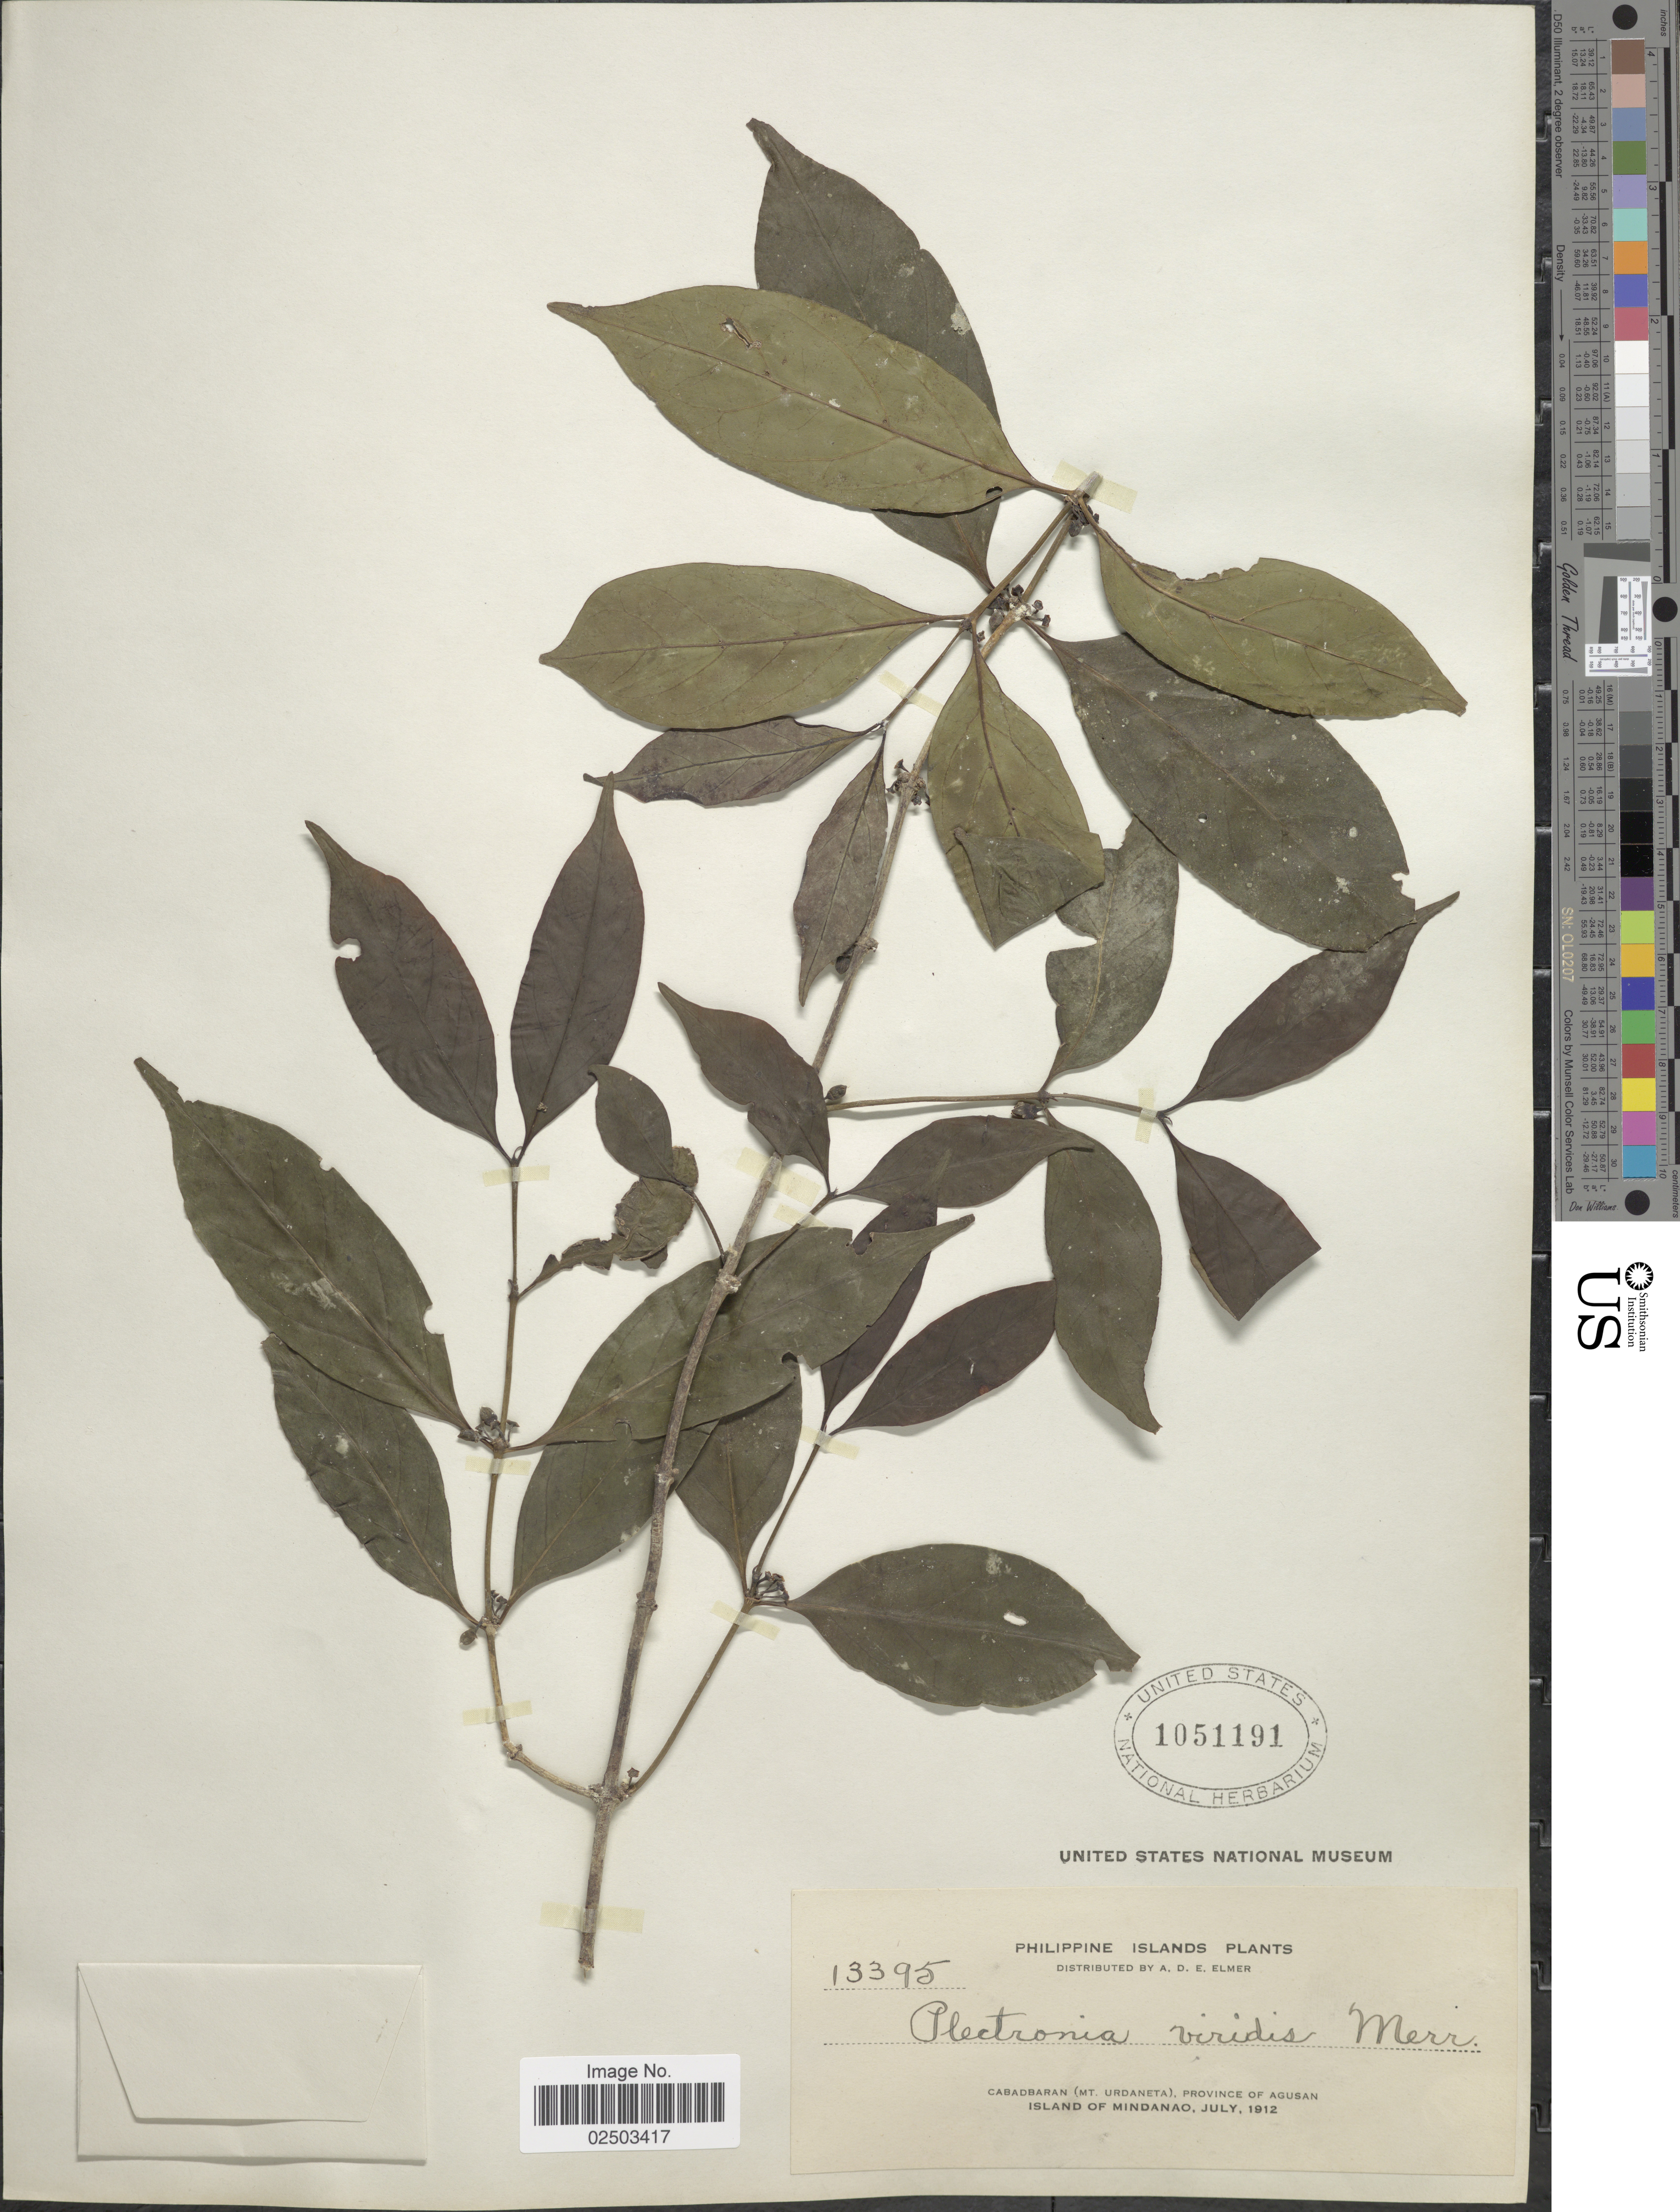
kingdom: Plantae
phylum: Tracheophyta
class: Magnoliopsida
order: Gentianales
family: Rubiaceae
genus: Canthium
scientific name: Canthium glandulosum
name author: (Blanco) Merr.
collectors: A. D. E. Elmer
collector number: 13395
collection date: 1912-07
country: Philippines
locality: Philippine Islands, Cabadbaran (Mt. Urdaneta), Province of Agusan, Island of Mindanao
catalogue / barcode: US 1051191